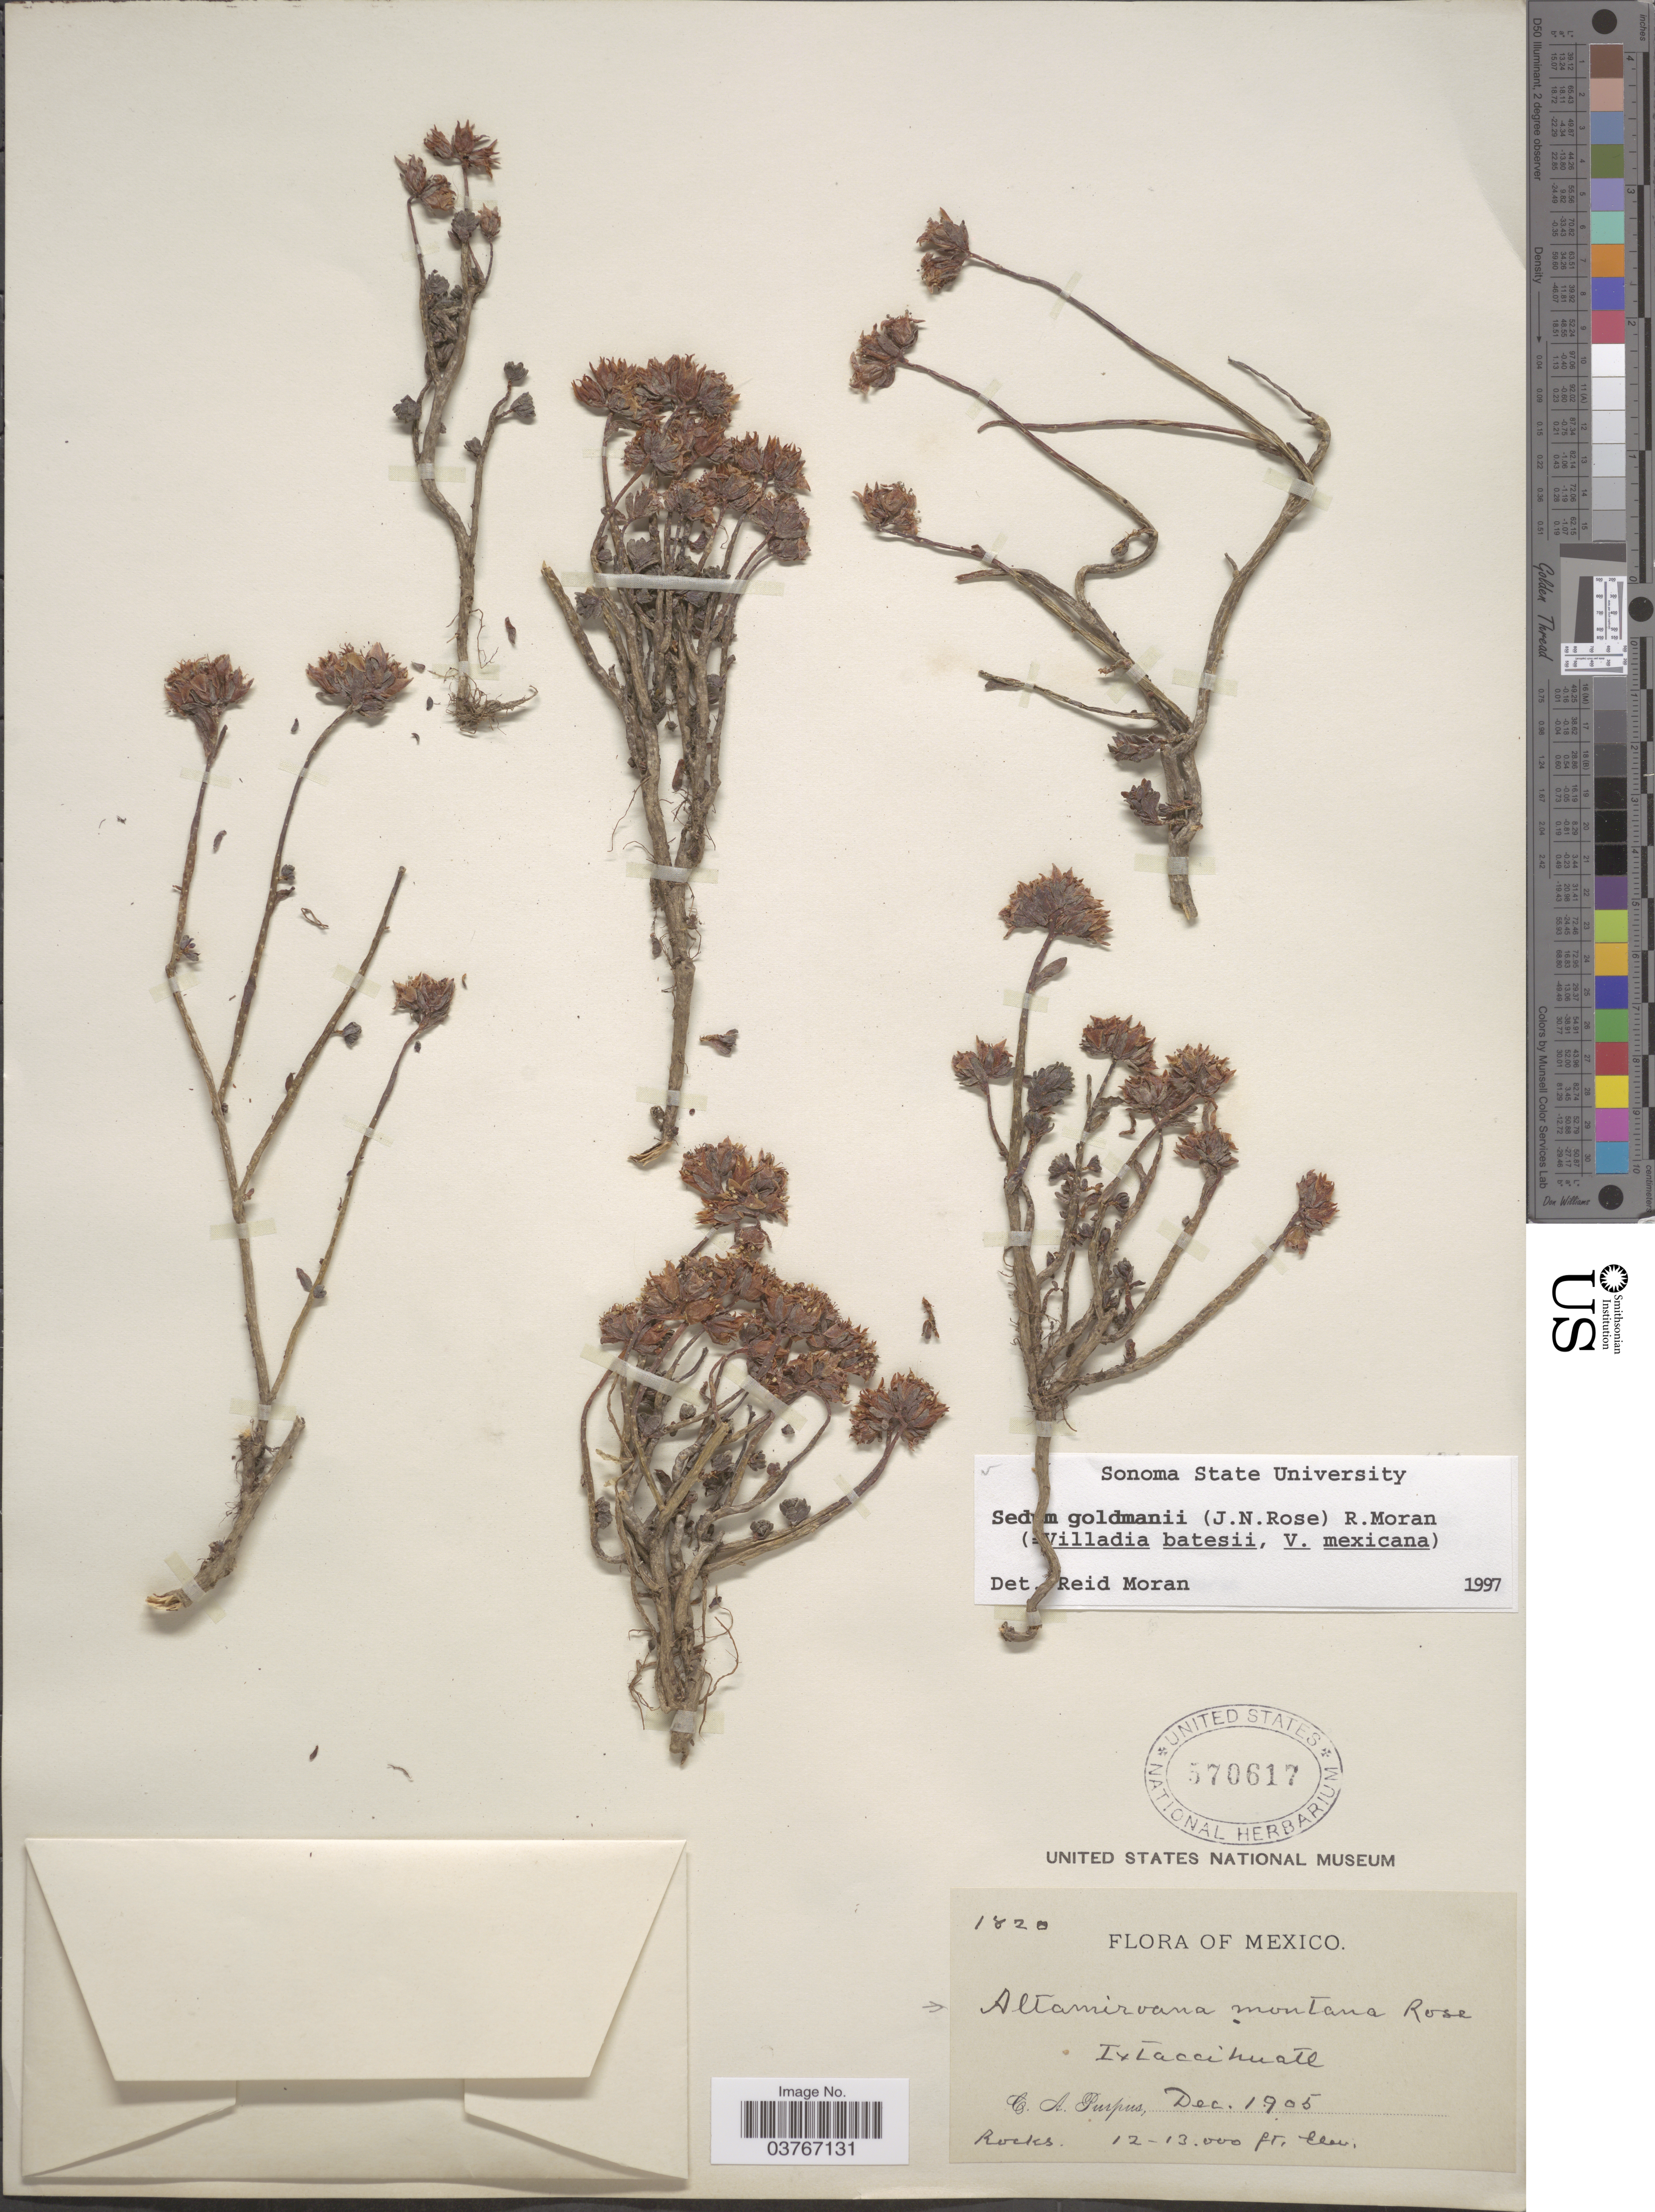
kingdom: Plantae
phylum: Tracheophyta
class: Magnoliopsida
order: Saxifragales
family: Crassulaceae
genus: Sedum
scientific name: Sedum goldmanii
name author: (Rose) Moran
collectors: C. A. Purpus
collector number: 1820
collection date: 1905-12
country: Mexico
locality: Ixtaccihuatl.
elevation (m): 3658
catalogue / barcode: US 570617